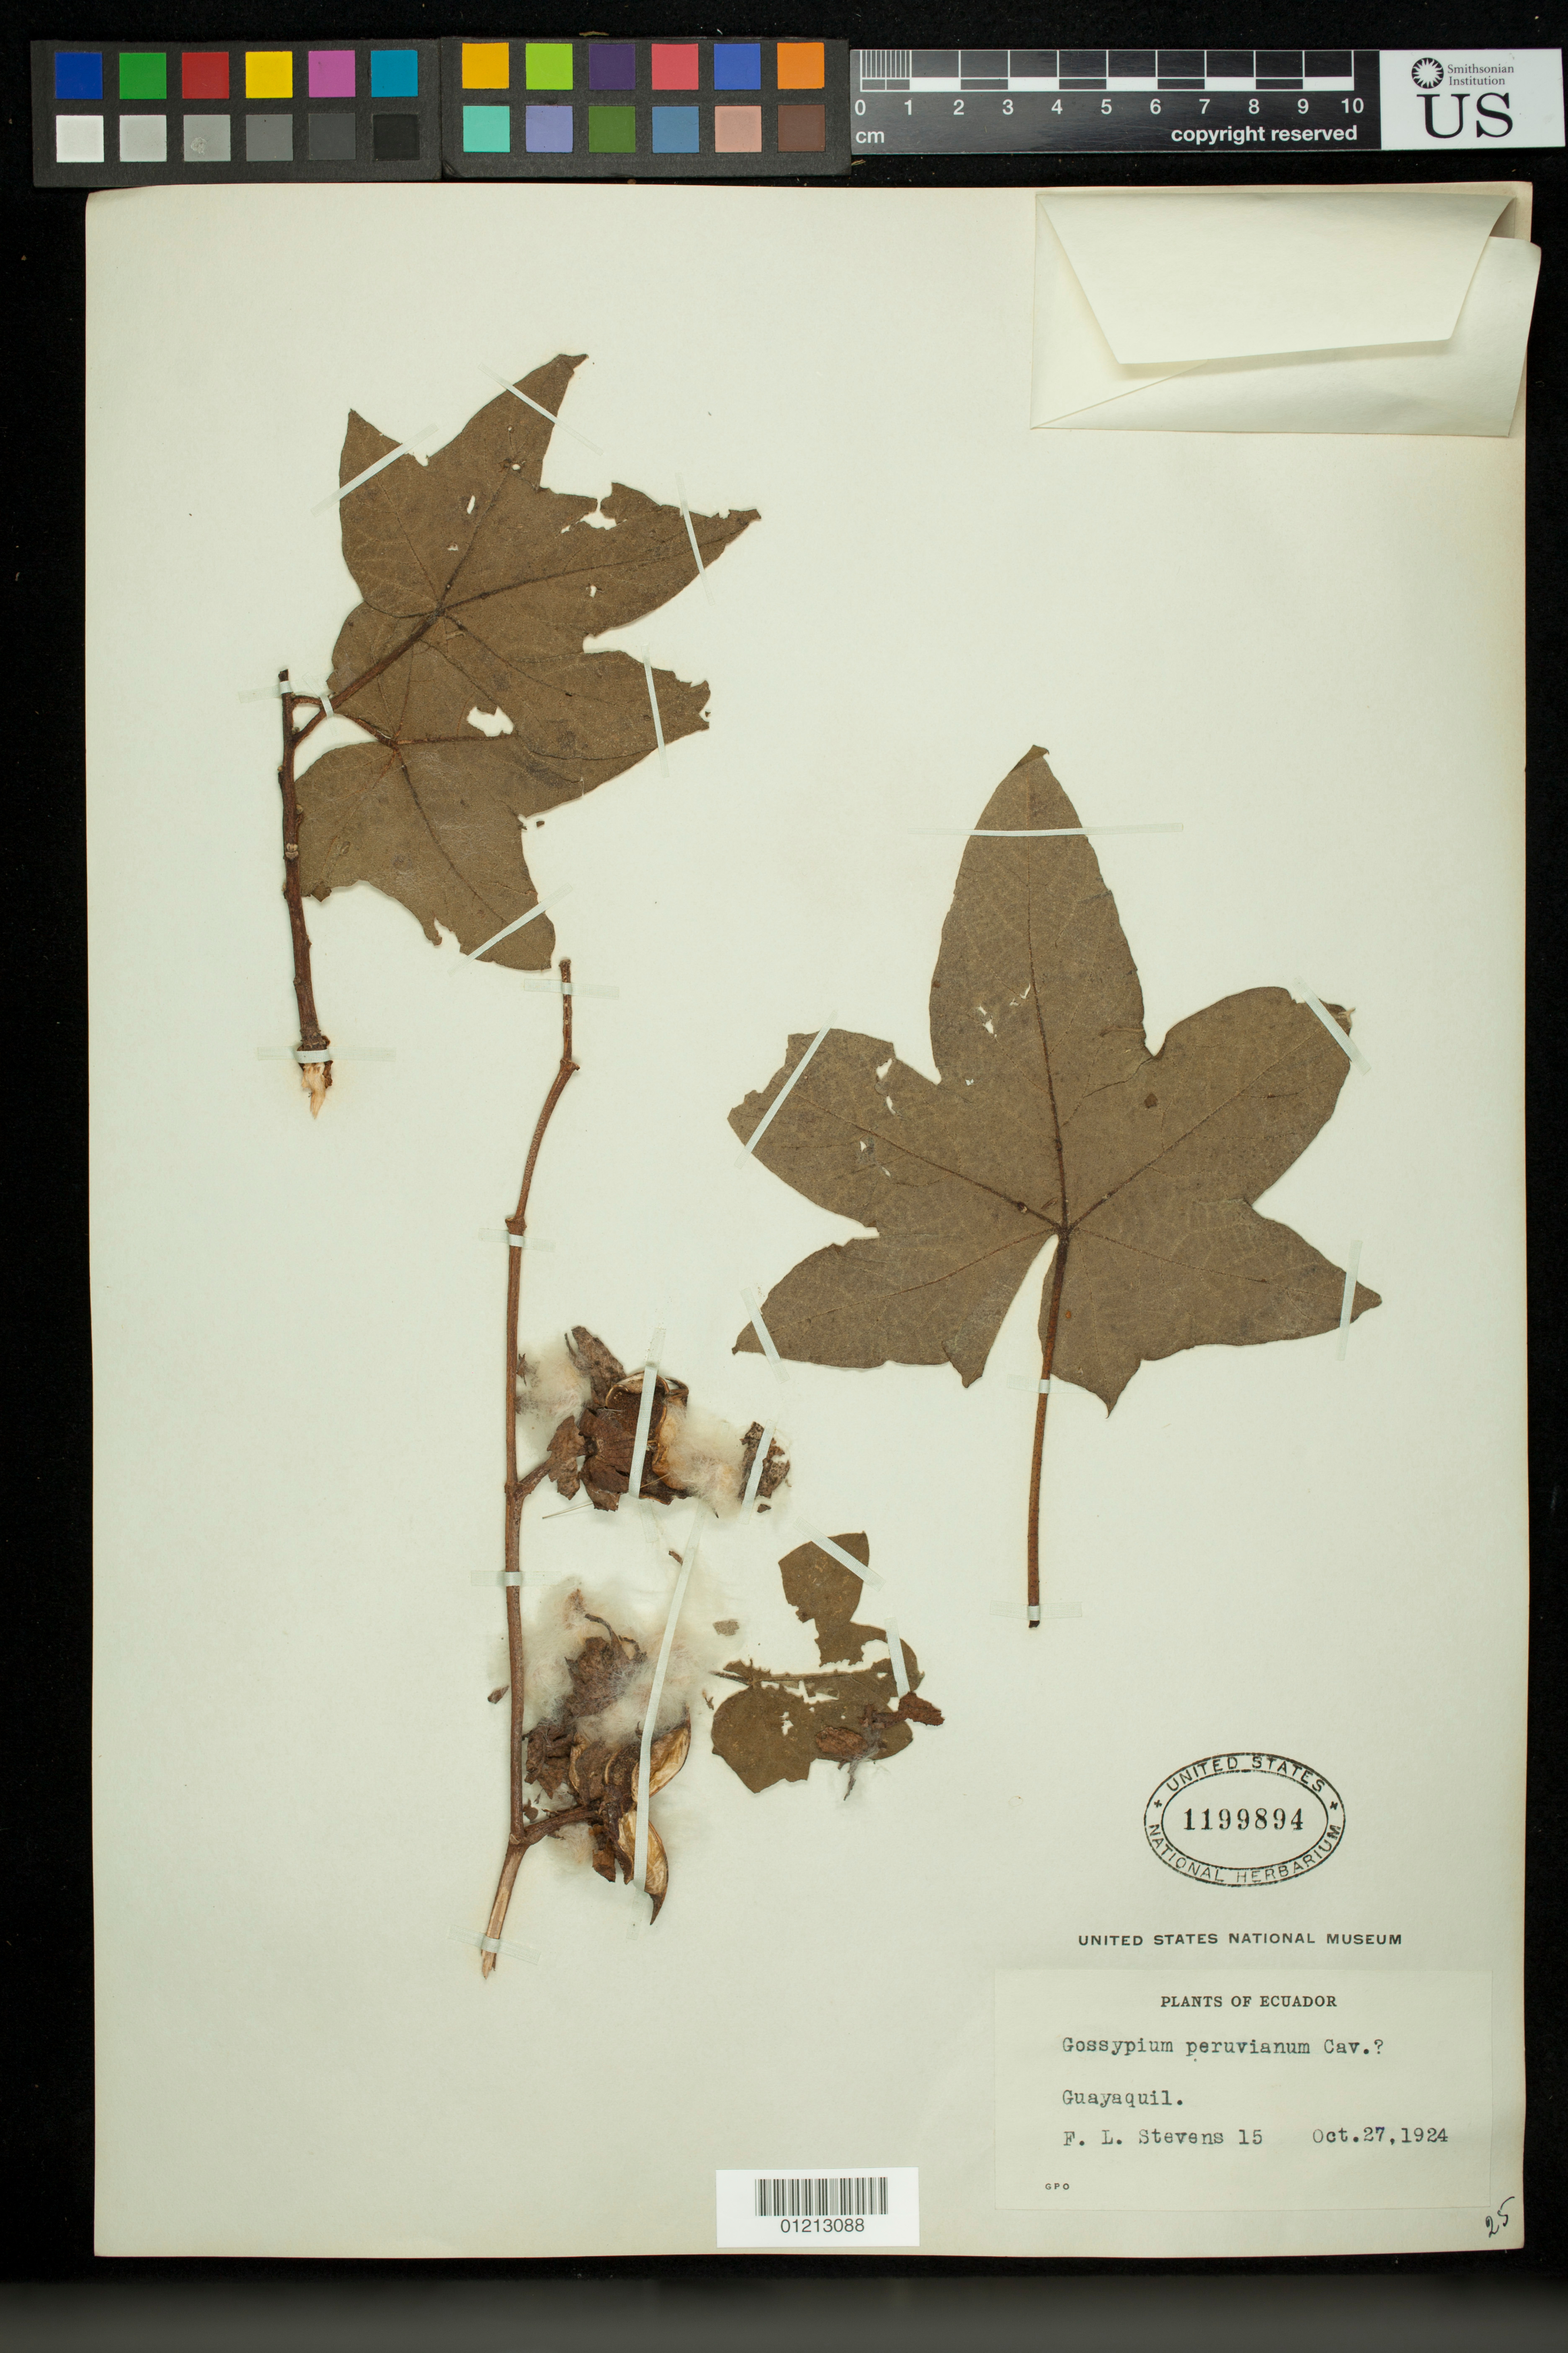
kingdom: Plantae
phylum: Tracheophyta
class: Magnoliopsida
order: Malvales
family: Malvaceae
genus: Gossypium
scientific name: Gossypium peruvianum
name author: Cav.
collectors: F. L. Stevens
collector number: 15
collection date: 1924-10-27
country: Ecuador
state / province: Guayas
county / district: Guayaquil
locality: Guayaquil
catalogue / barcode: US 1199894